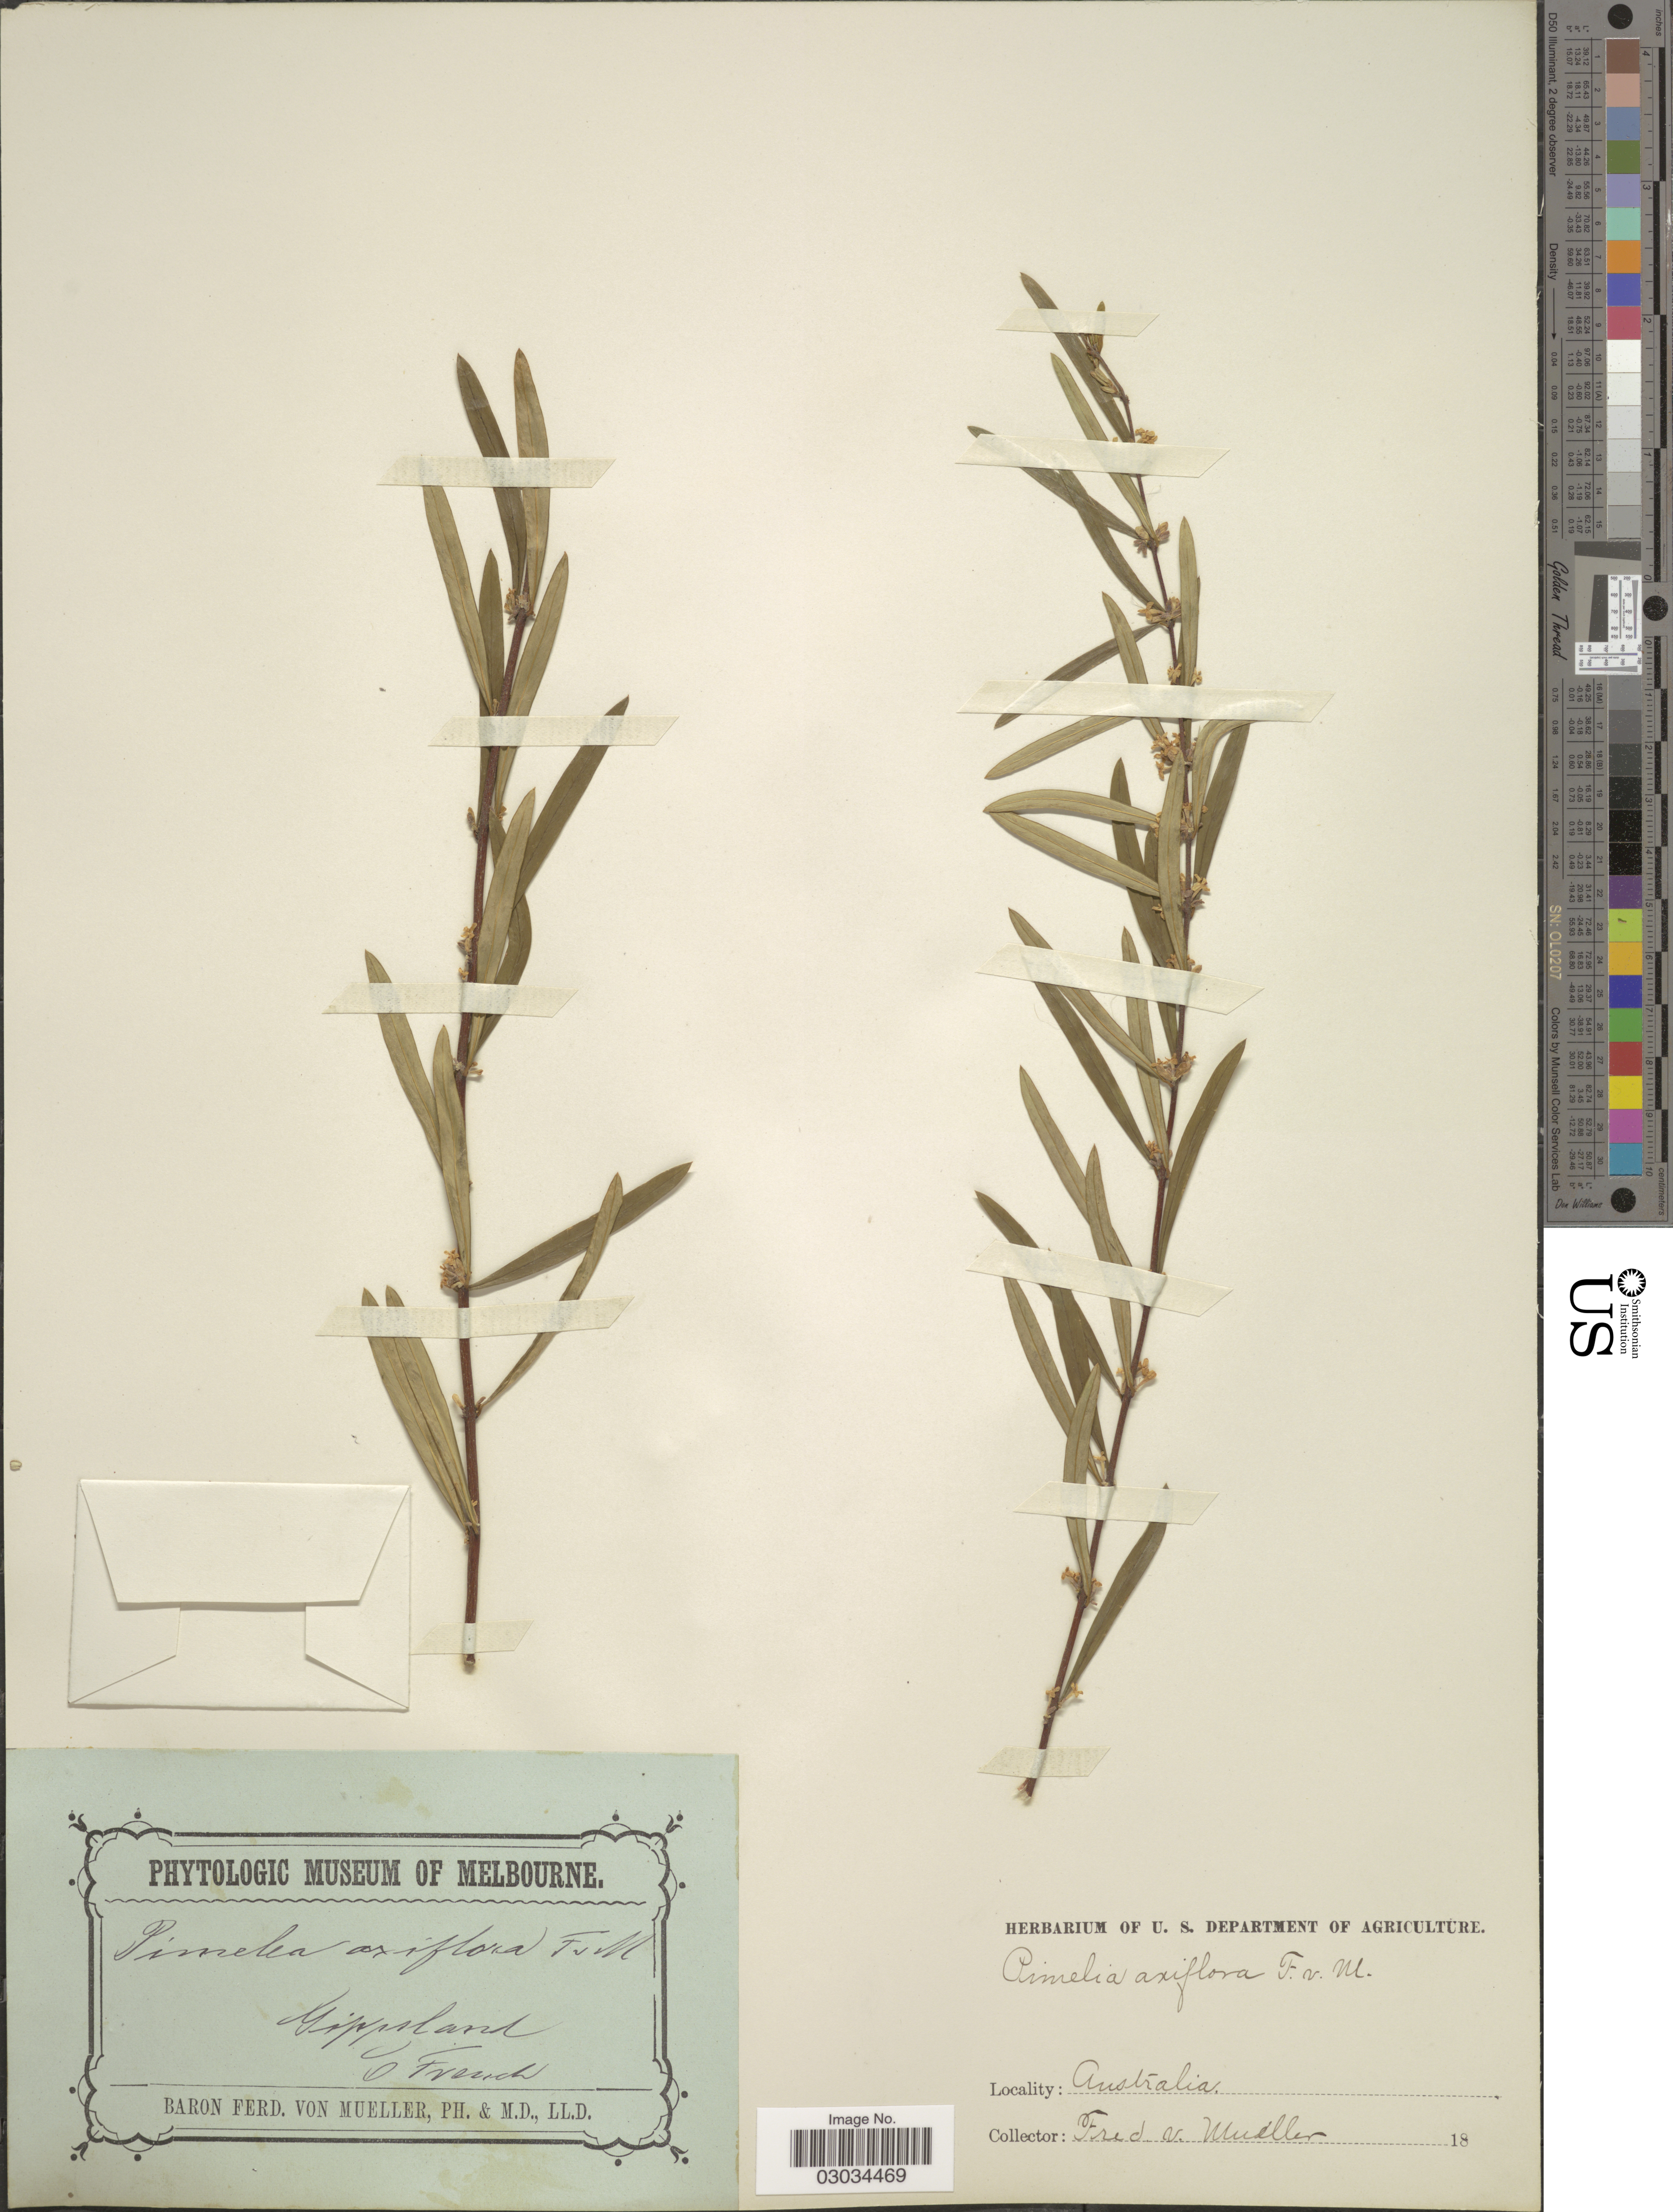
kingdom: Plantae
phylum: Tracheophyta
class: Magnoliopsida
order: Malvales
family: Thymelaeaceae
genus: Pimelea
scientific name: Pimelea axiflora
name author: F. Muell. ex Meisn.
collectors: C. French & F. Mueller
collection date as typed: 18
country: Australia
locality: Gippsland.